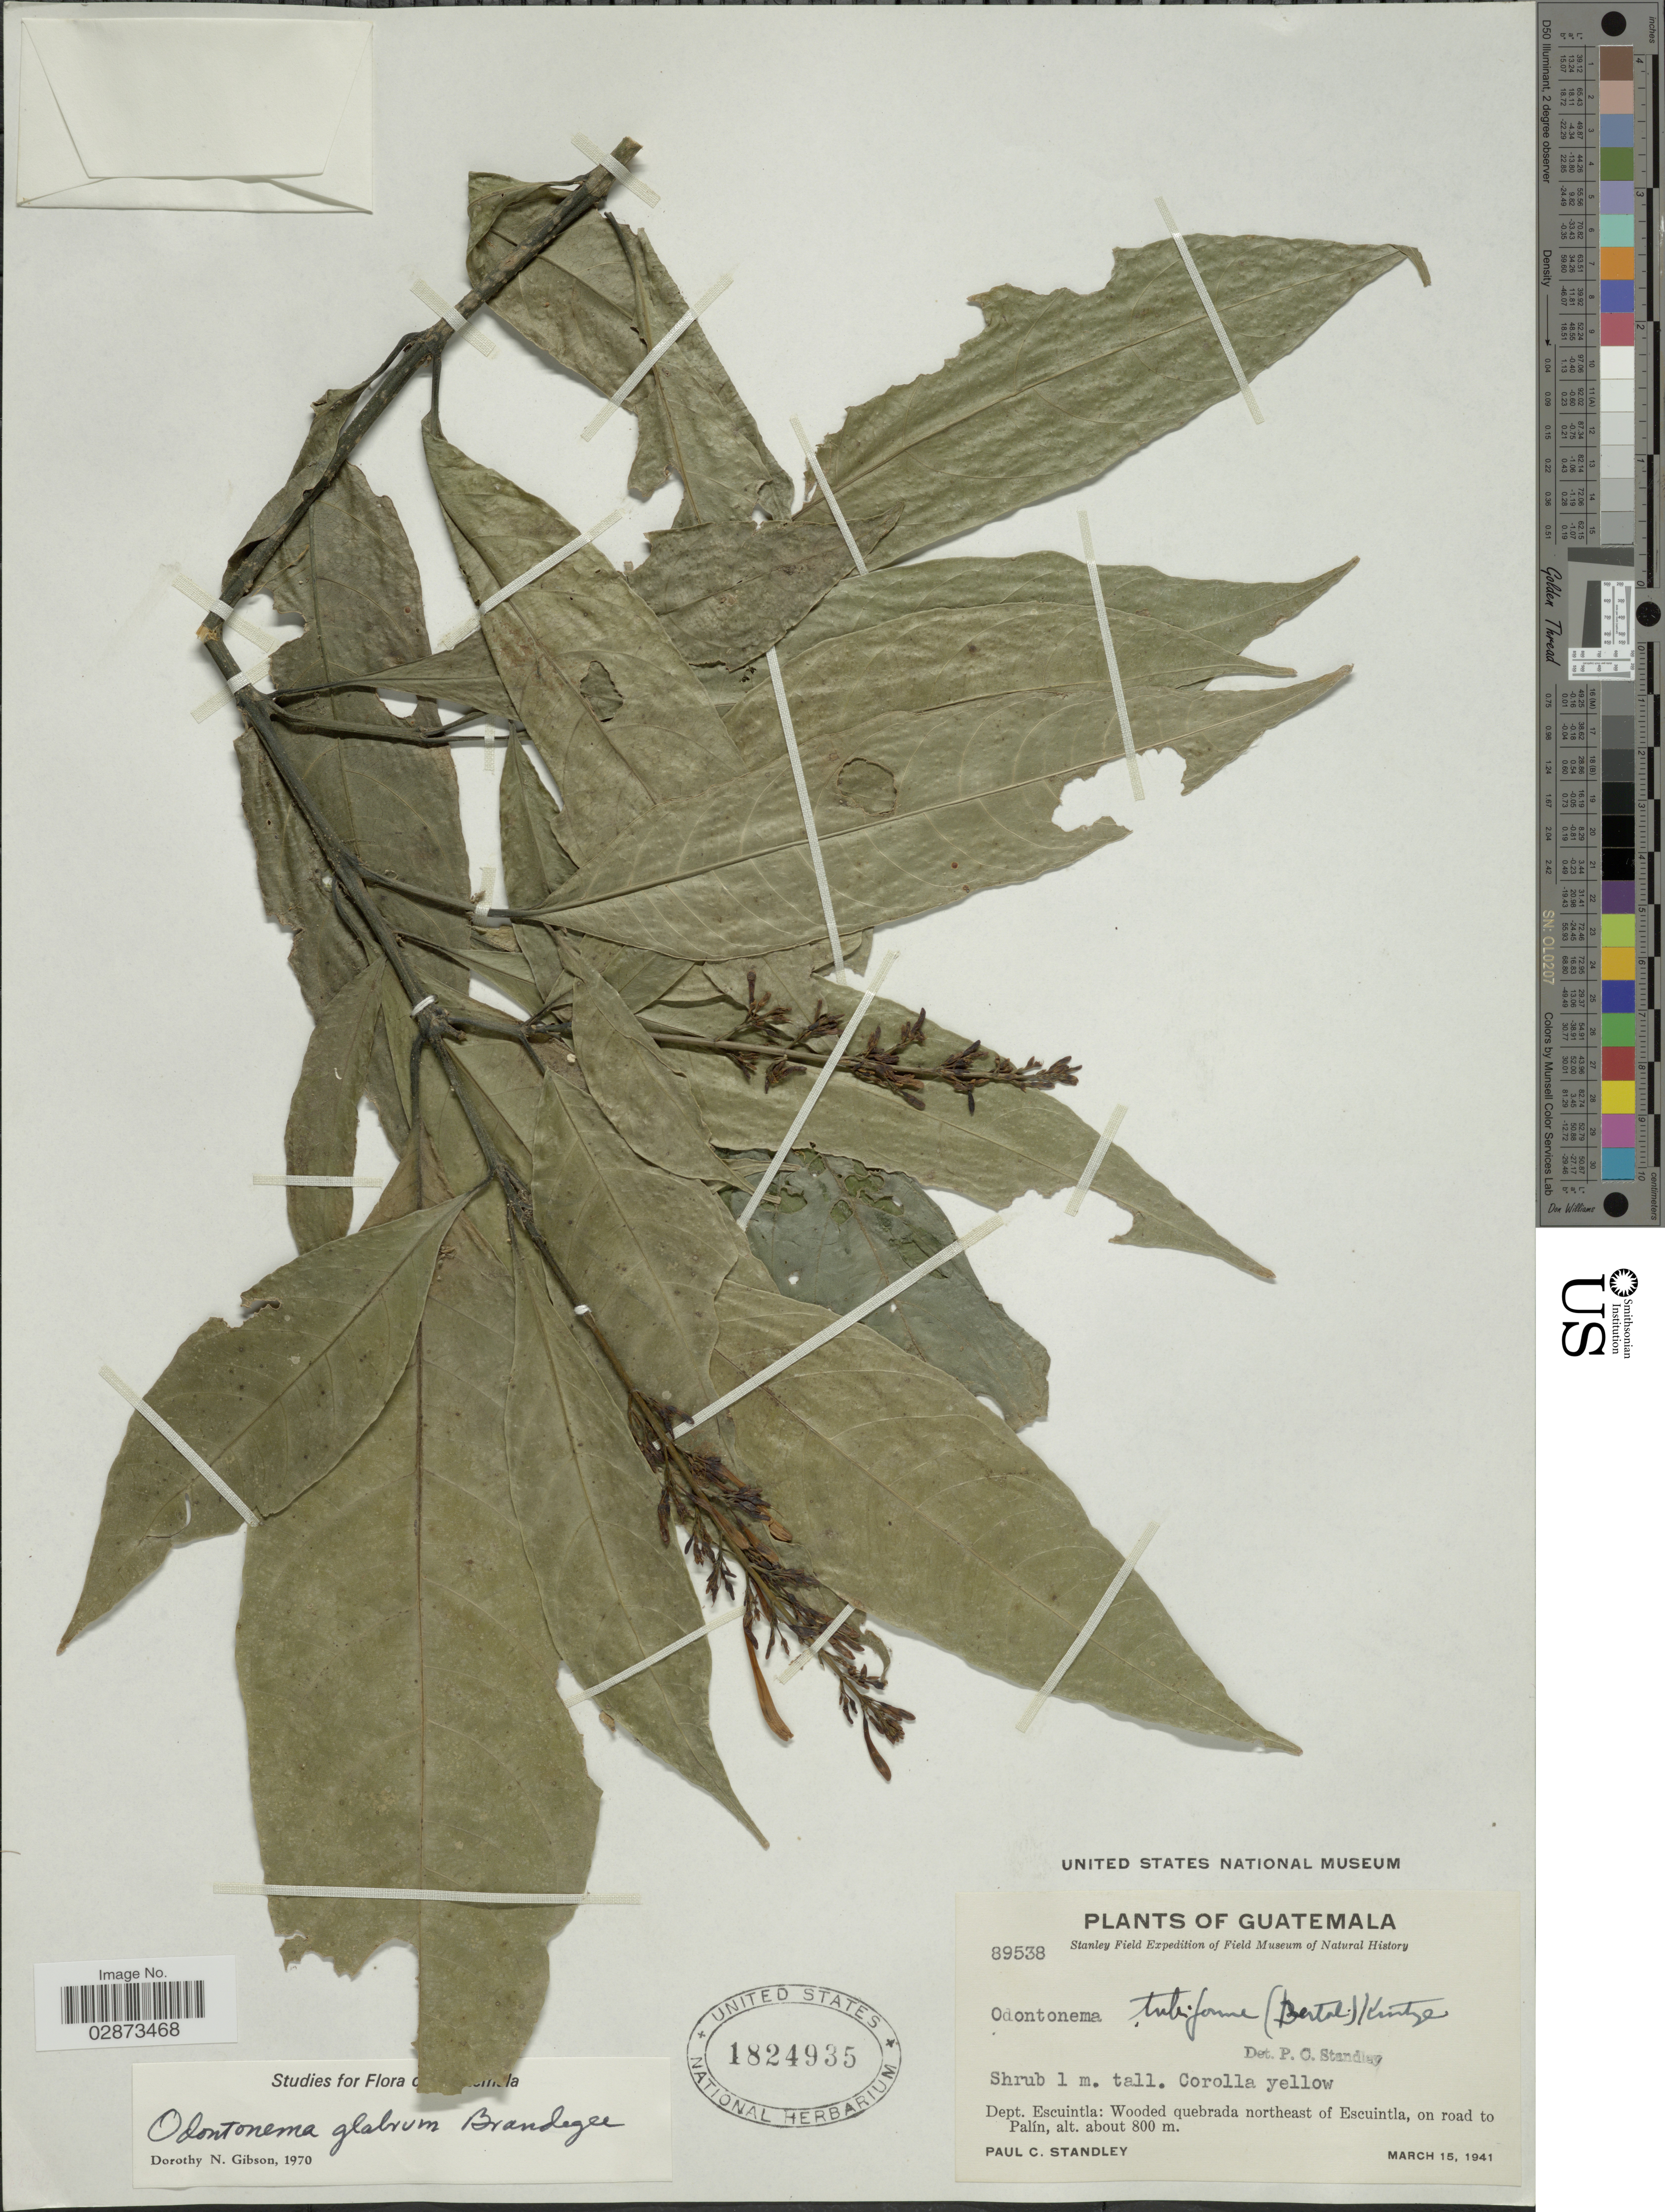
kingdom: Plantae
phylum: Tracheophyta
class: Magnoliopsida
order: Lamiales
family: Acanthaceae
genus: Odontonema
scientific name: Odontonema glabrum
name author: Brandegee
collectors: P. C. Standley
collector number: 89538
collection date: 1941-03-15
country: Guatemala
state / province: Escuintla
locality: Dept. Escuintla: Wooded quebrada northeast of Escuintla, on road to Palín.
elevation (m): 800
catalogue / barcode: US 1824935